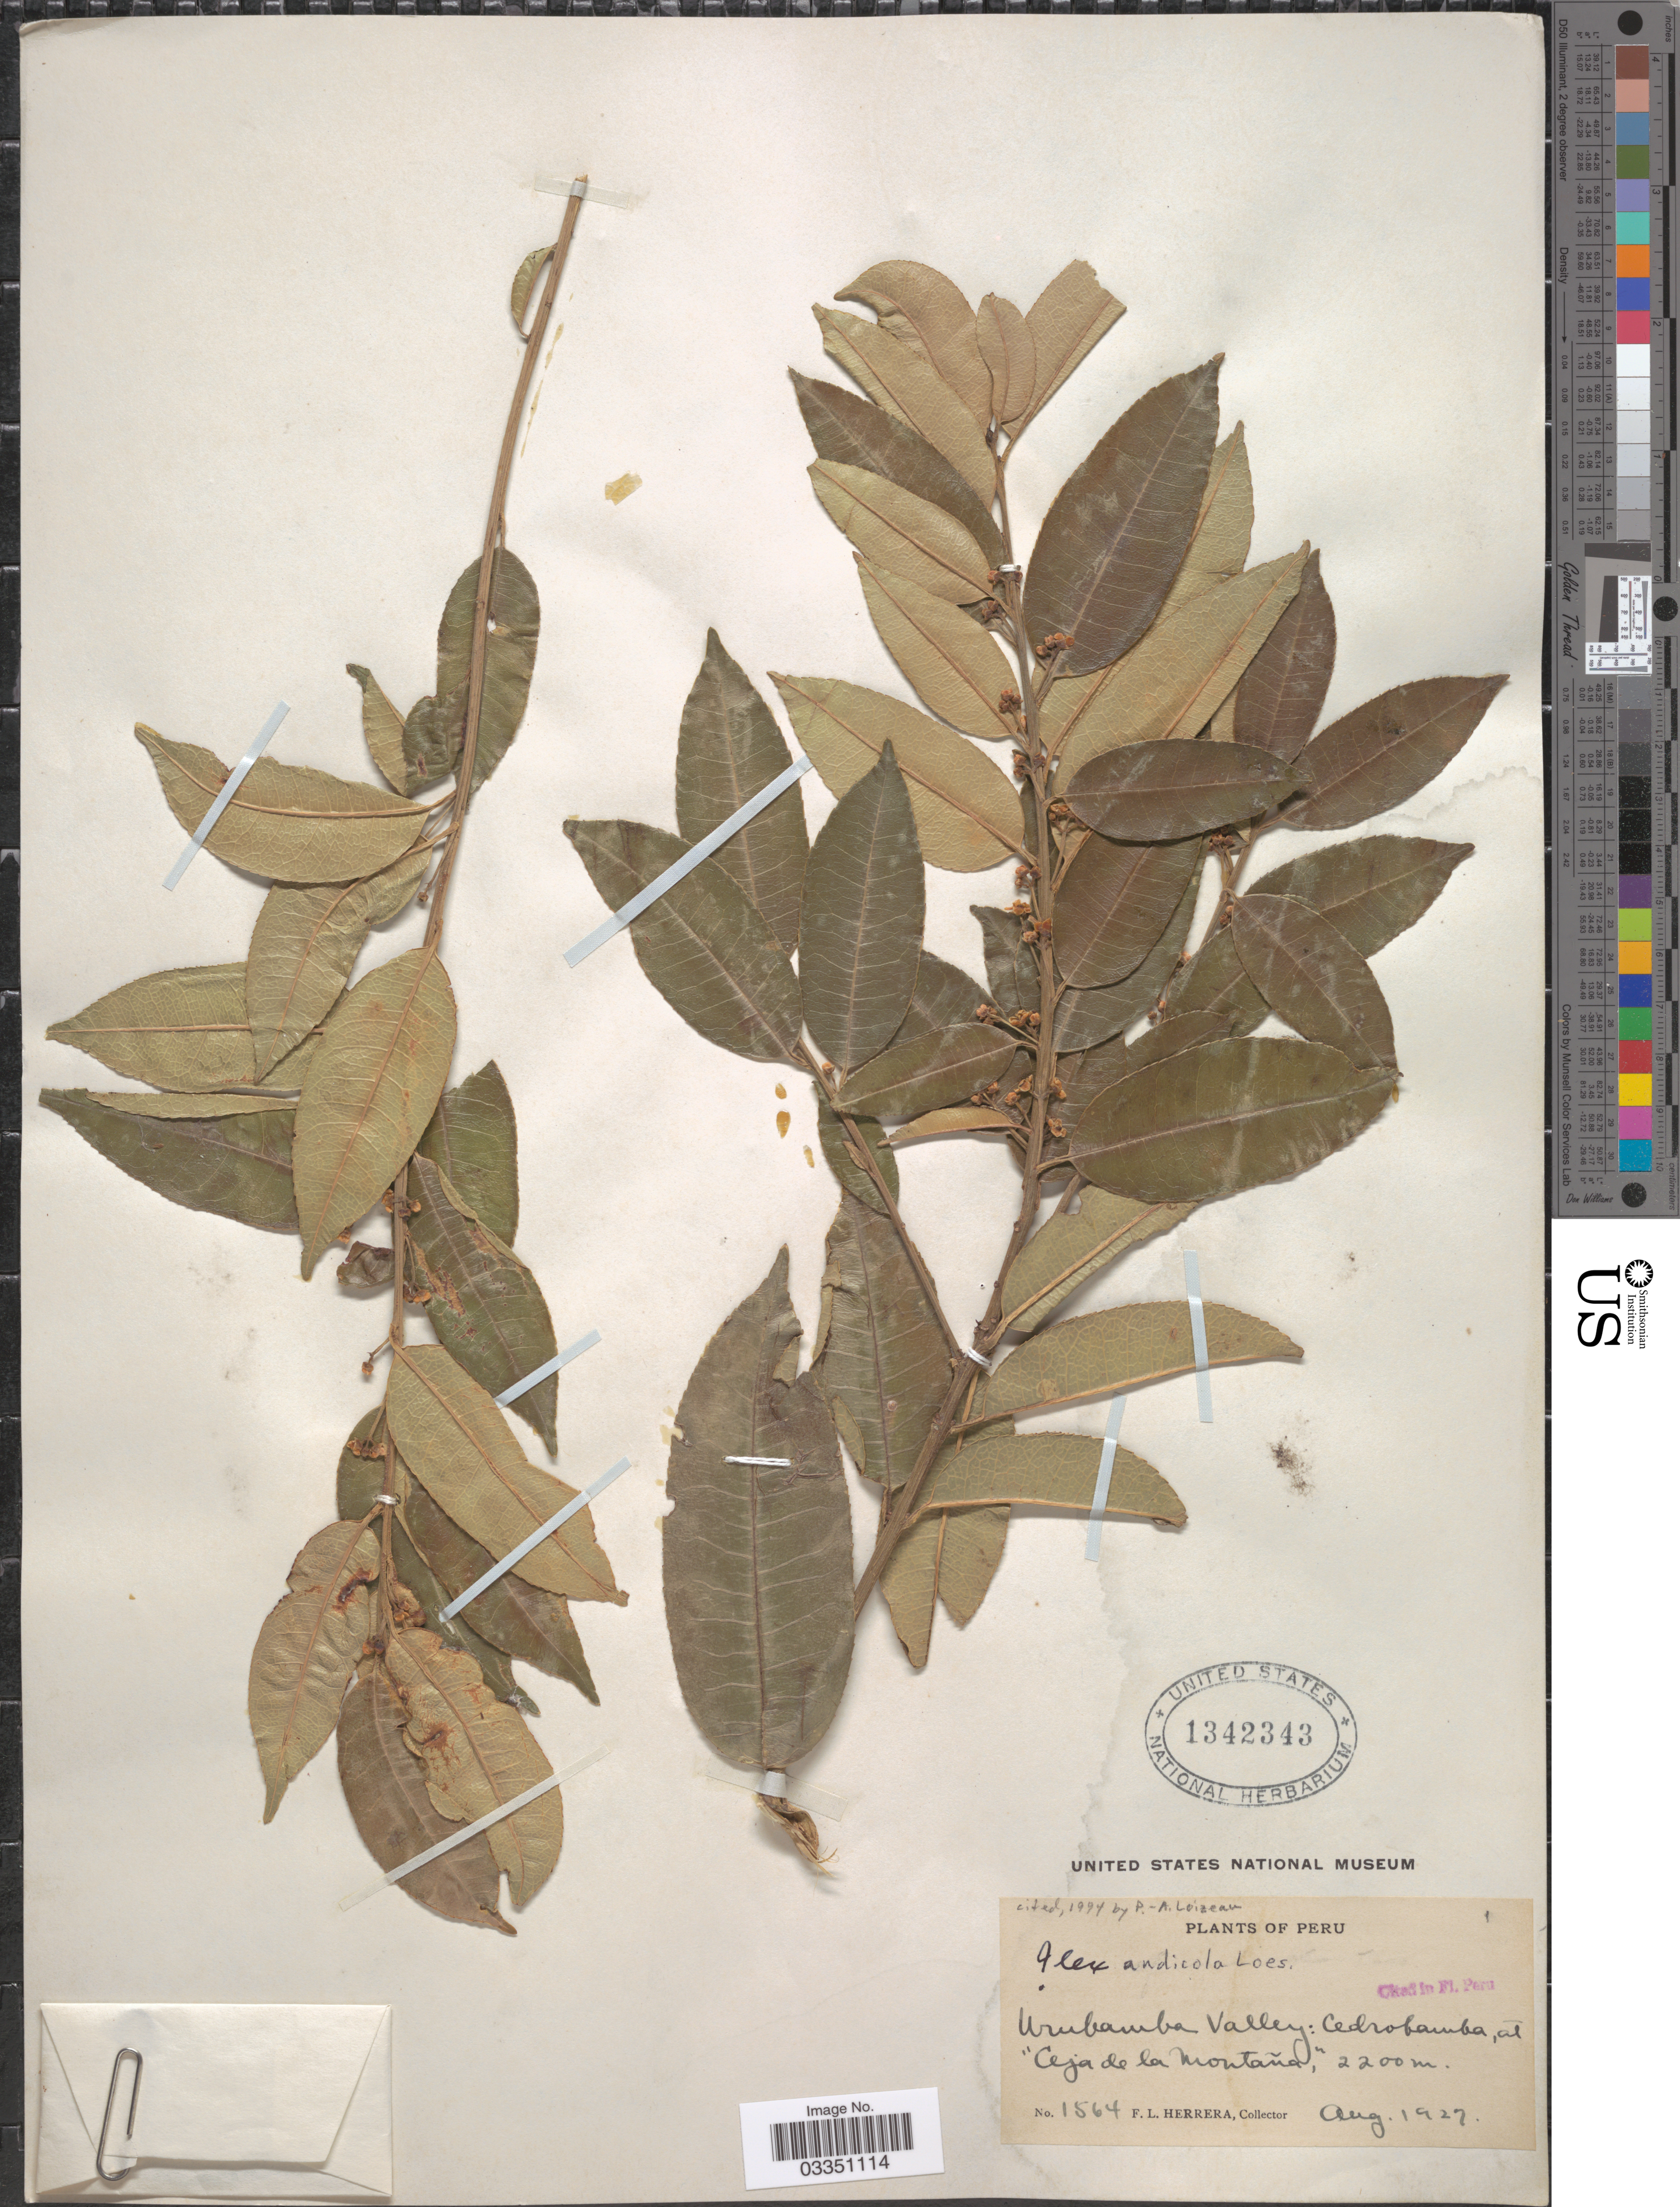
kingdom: Plantae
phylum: Tracheophyta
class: Magnoliopsida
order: Aquifoliales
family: Aquifoliaceae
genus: Ilex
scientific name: Ilex andicola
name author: Loes.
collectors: F. L. Herrera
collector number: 1564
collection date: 1927-08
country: Peru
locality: Urubamba Valley: Cedrobamba, at "Ceja de la Montaña".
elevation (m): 2200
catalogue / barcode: US 1342343